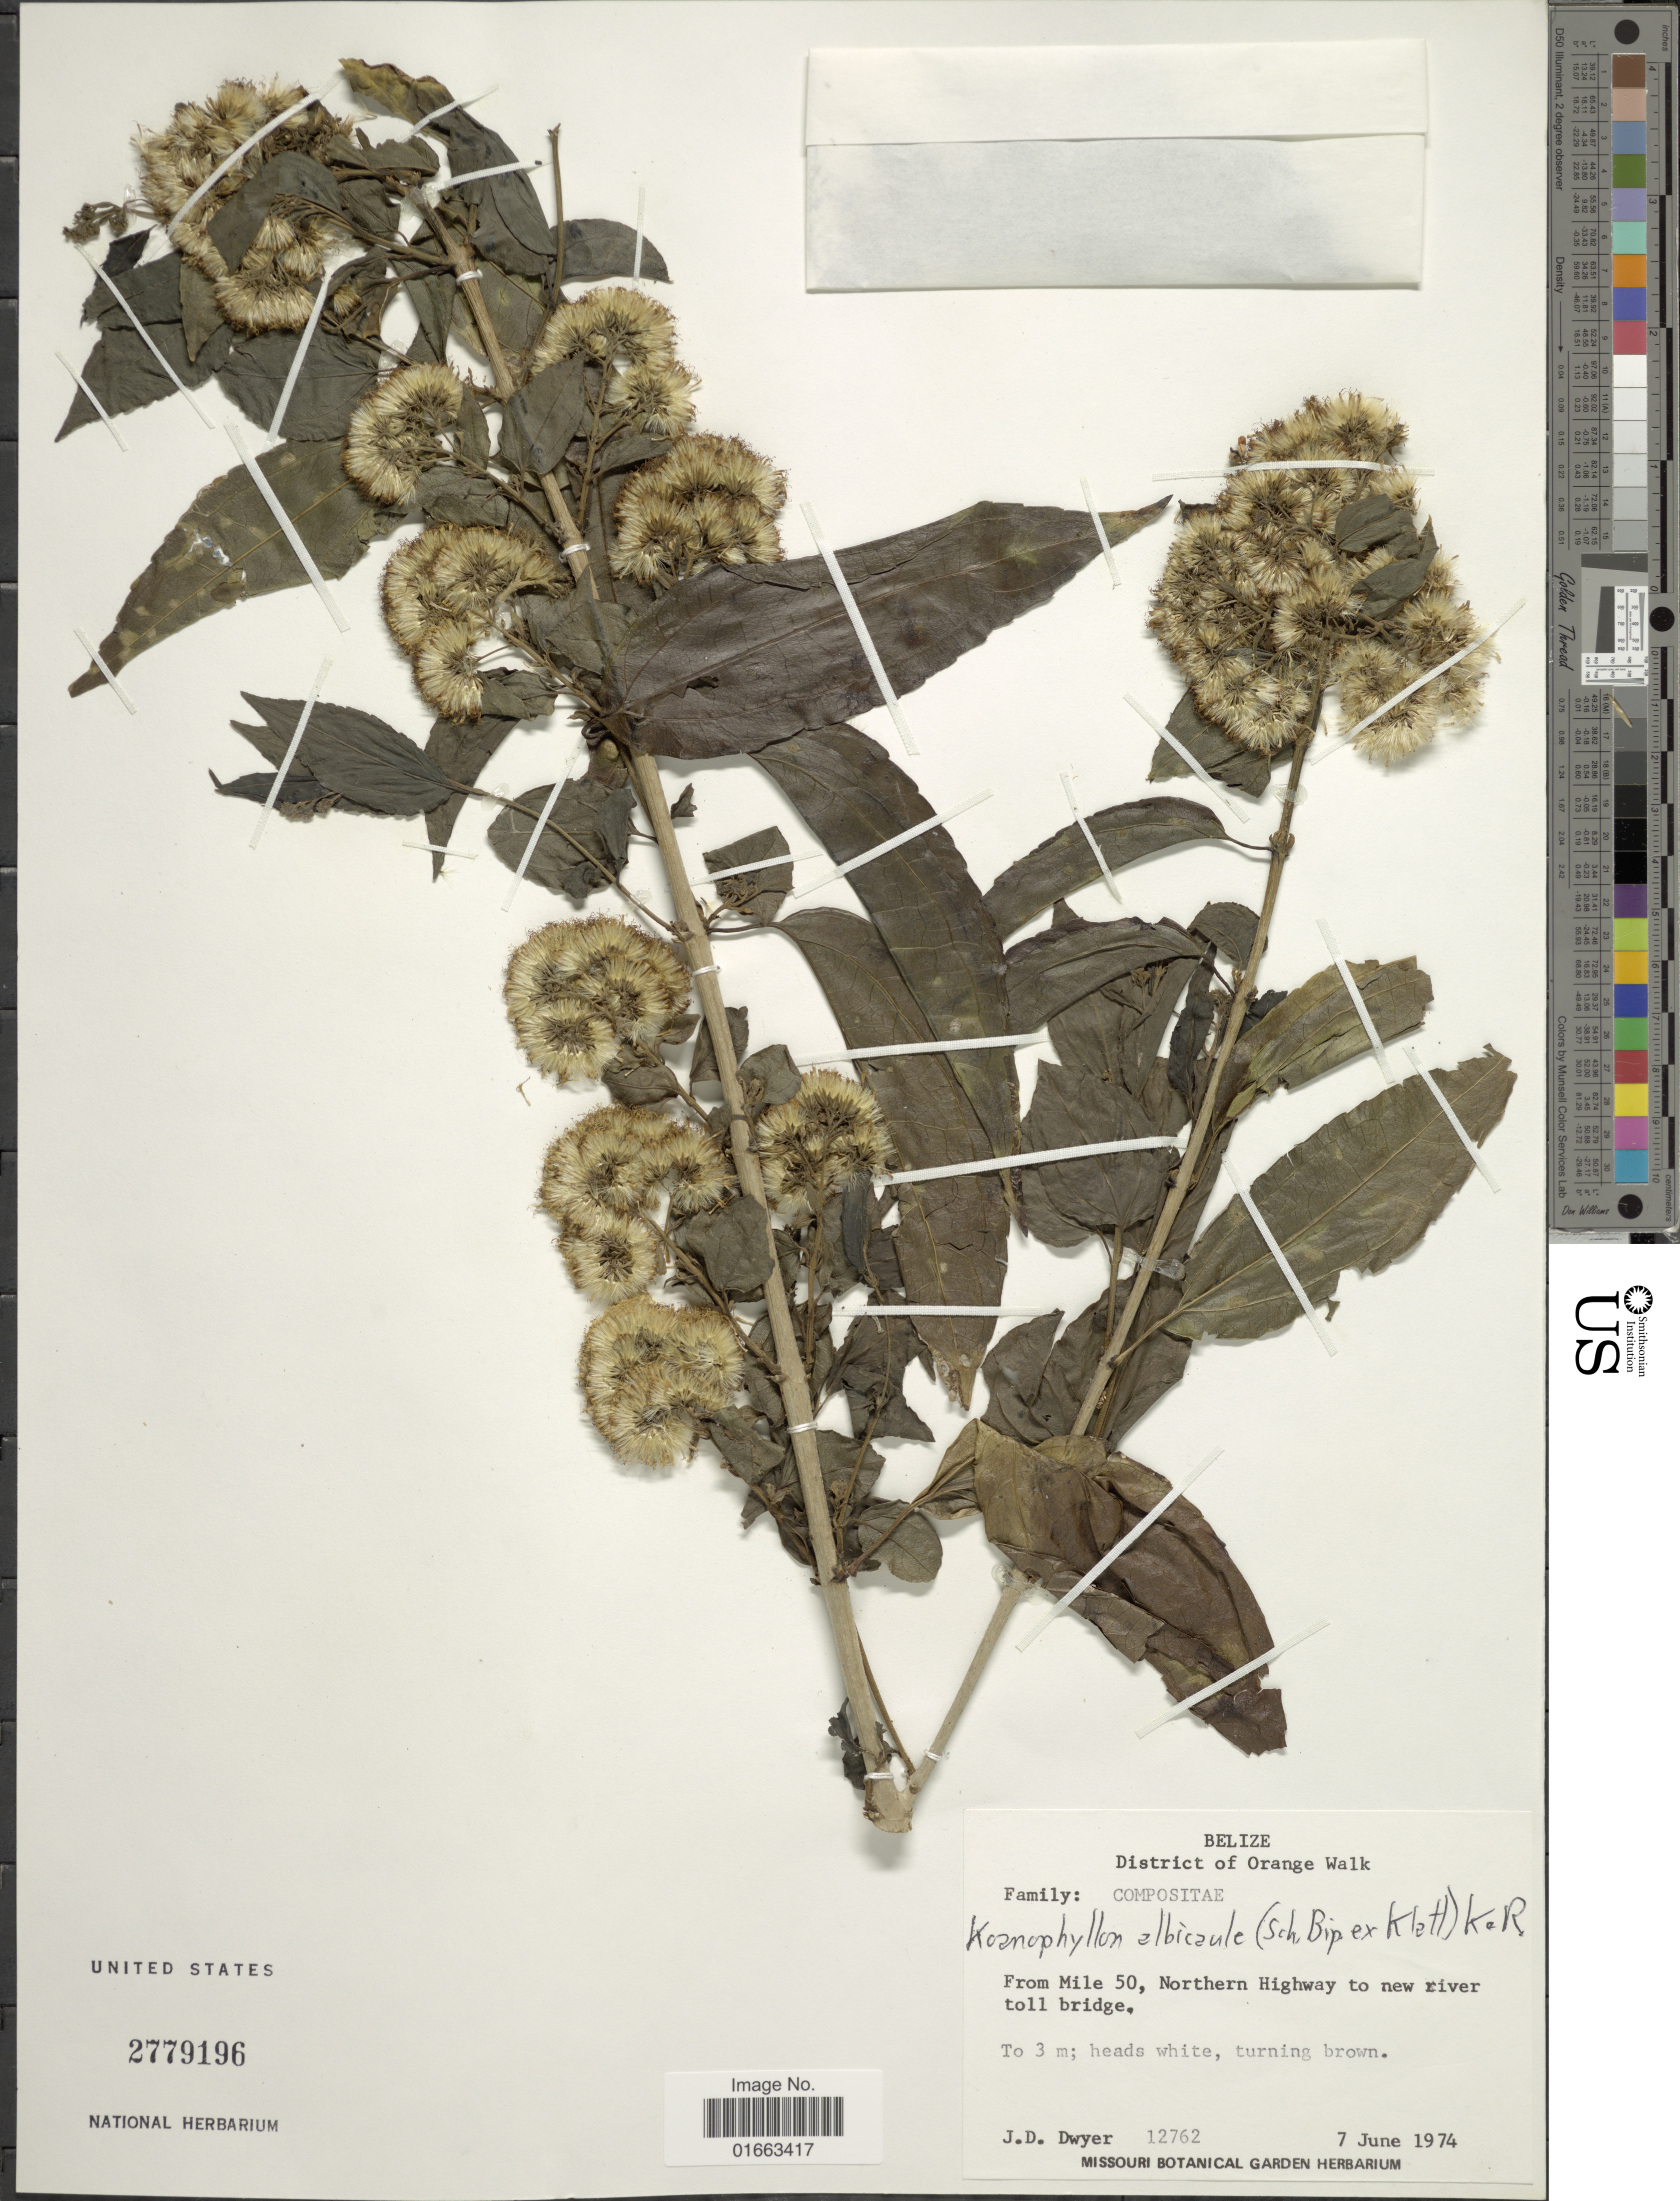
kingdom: Plantae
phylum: Tracheophyta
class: Magnoliopsida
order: Asterales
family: Asteraceae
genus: Koanophyllon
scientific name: Koanophyllon albicaule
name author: (Sch. Bip. ex Klatt) R.M. King & H. Rob.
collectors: J. D. Dwyer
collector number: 12762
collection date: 1974-06-07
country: Belize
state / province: Orange Walk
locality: From Mile 50, Northern Highway to new river toll bridge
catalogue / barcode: US 2779196